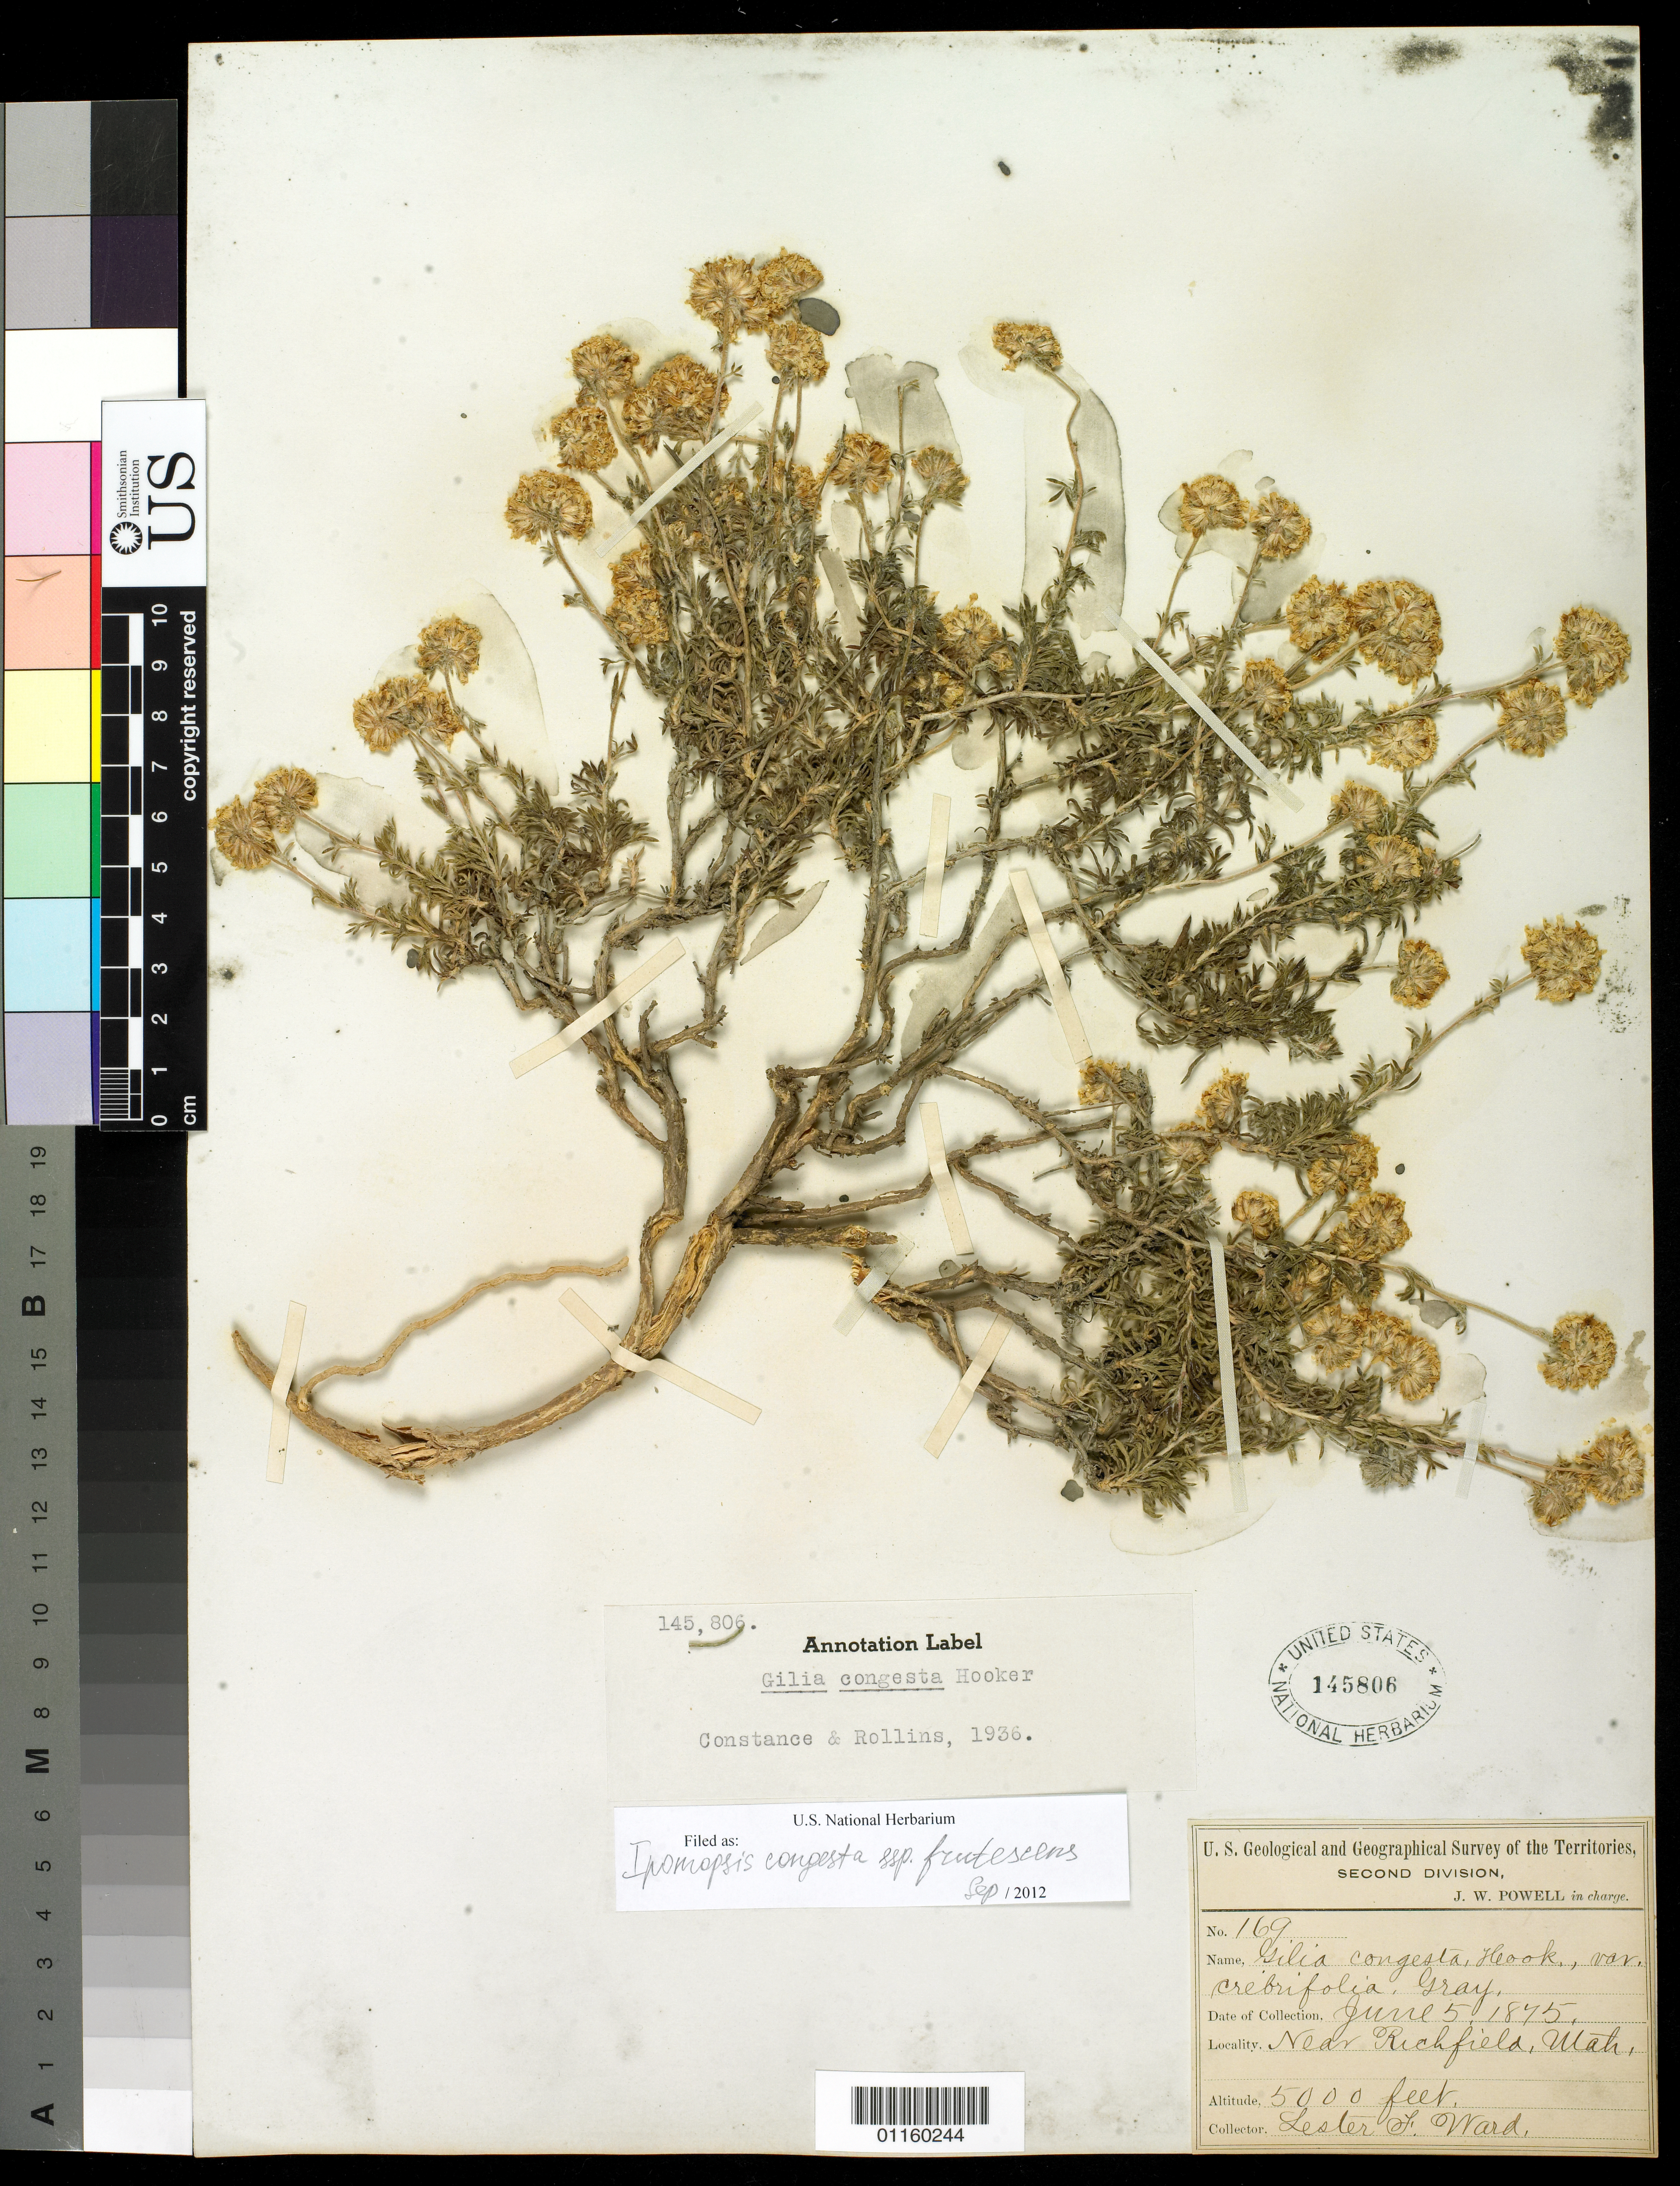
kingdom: Plantae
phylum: Tracheophyta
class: Magnoliopsida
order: Ericales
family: Polemoniaceae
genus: Ipomopsis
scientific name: Ipomopsis congesta subsp. frutescens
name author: (Rydb.) A.G. Day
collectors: L. F. Ward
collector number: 169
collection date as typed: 5 Jun 1875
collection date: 1875-06-05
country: United States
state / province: Utah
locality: near Richfield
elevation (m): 1524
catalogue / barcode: US 145806